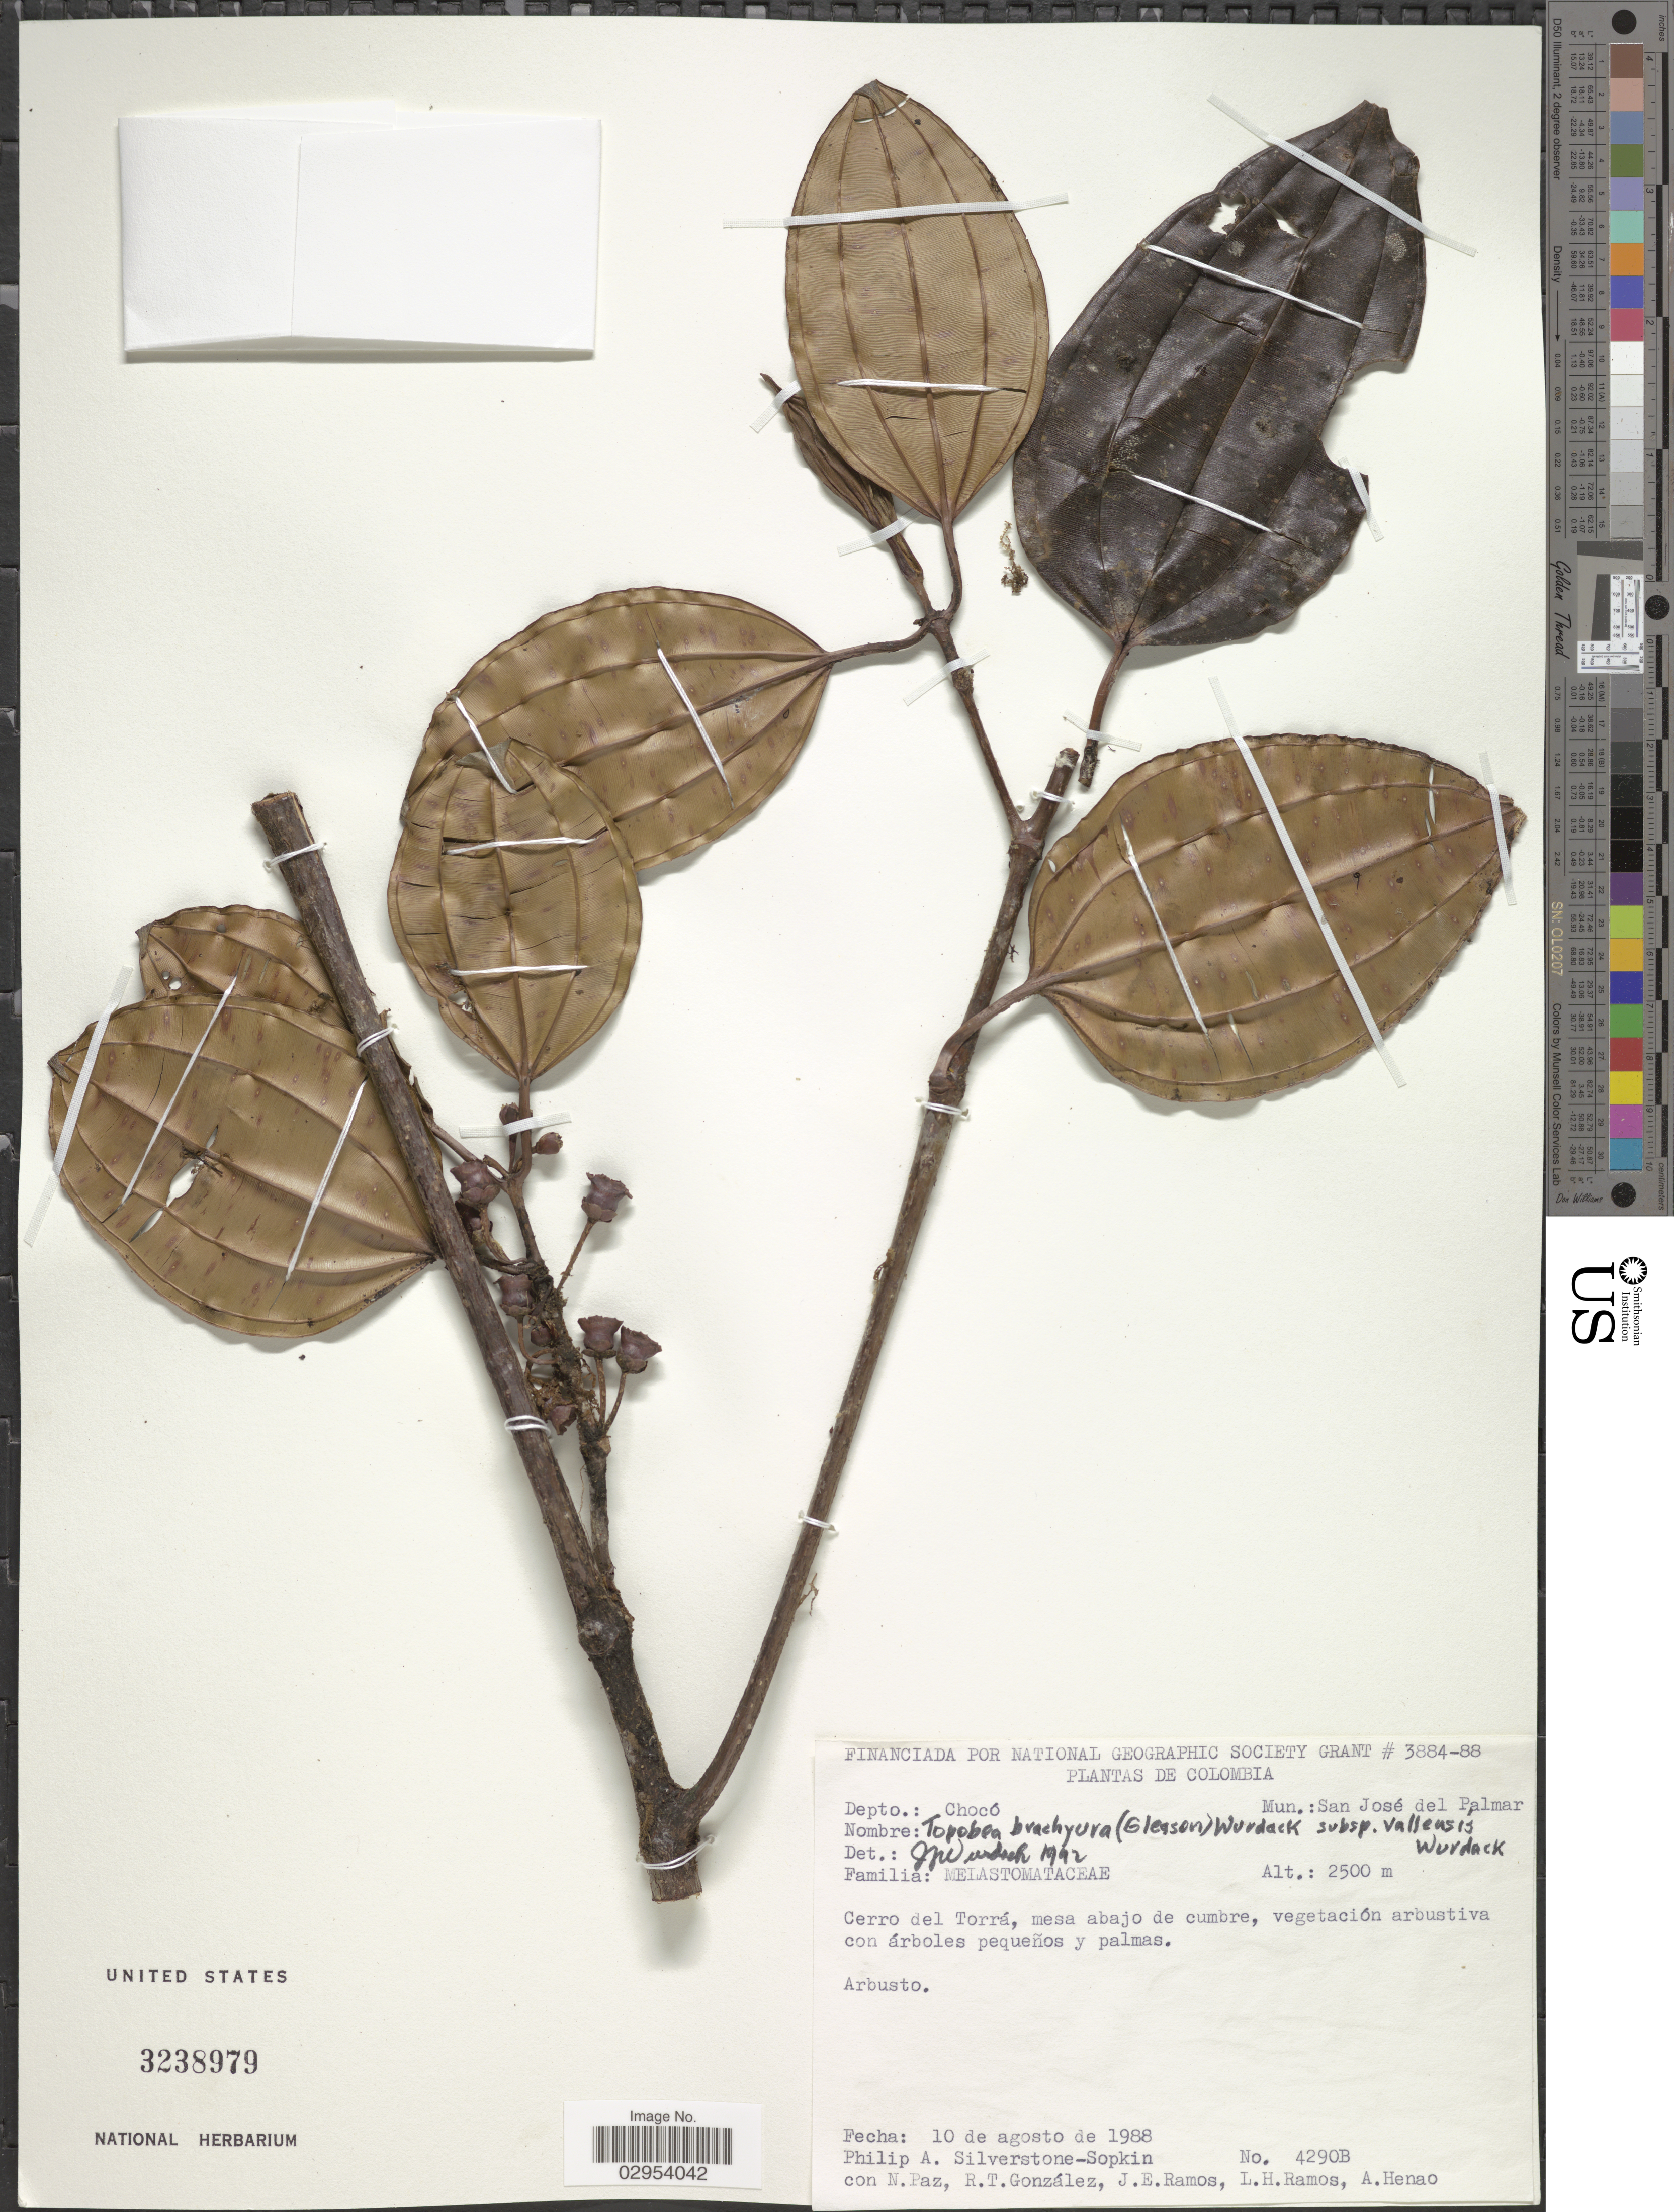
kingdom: Plantae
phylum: Tracheophyta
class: Magnoliopsida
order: Myrtales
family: Melastomataceae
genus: Topobea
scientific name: Topobea brachyura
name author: (Gleason) Wurdack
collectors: P. A. Silverstone-Sopkin, N. Paz, R. Gonzalez, J. E. Ramos & et al.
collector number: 4290B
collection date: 1988-08-10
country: Colombia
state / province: Chocó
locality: Depto.: Chocó. Mun.: San José del Palmar. Cerro del Torrá, mesa abajo de cumbre.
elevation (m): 2500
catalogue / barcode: US 3238979